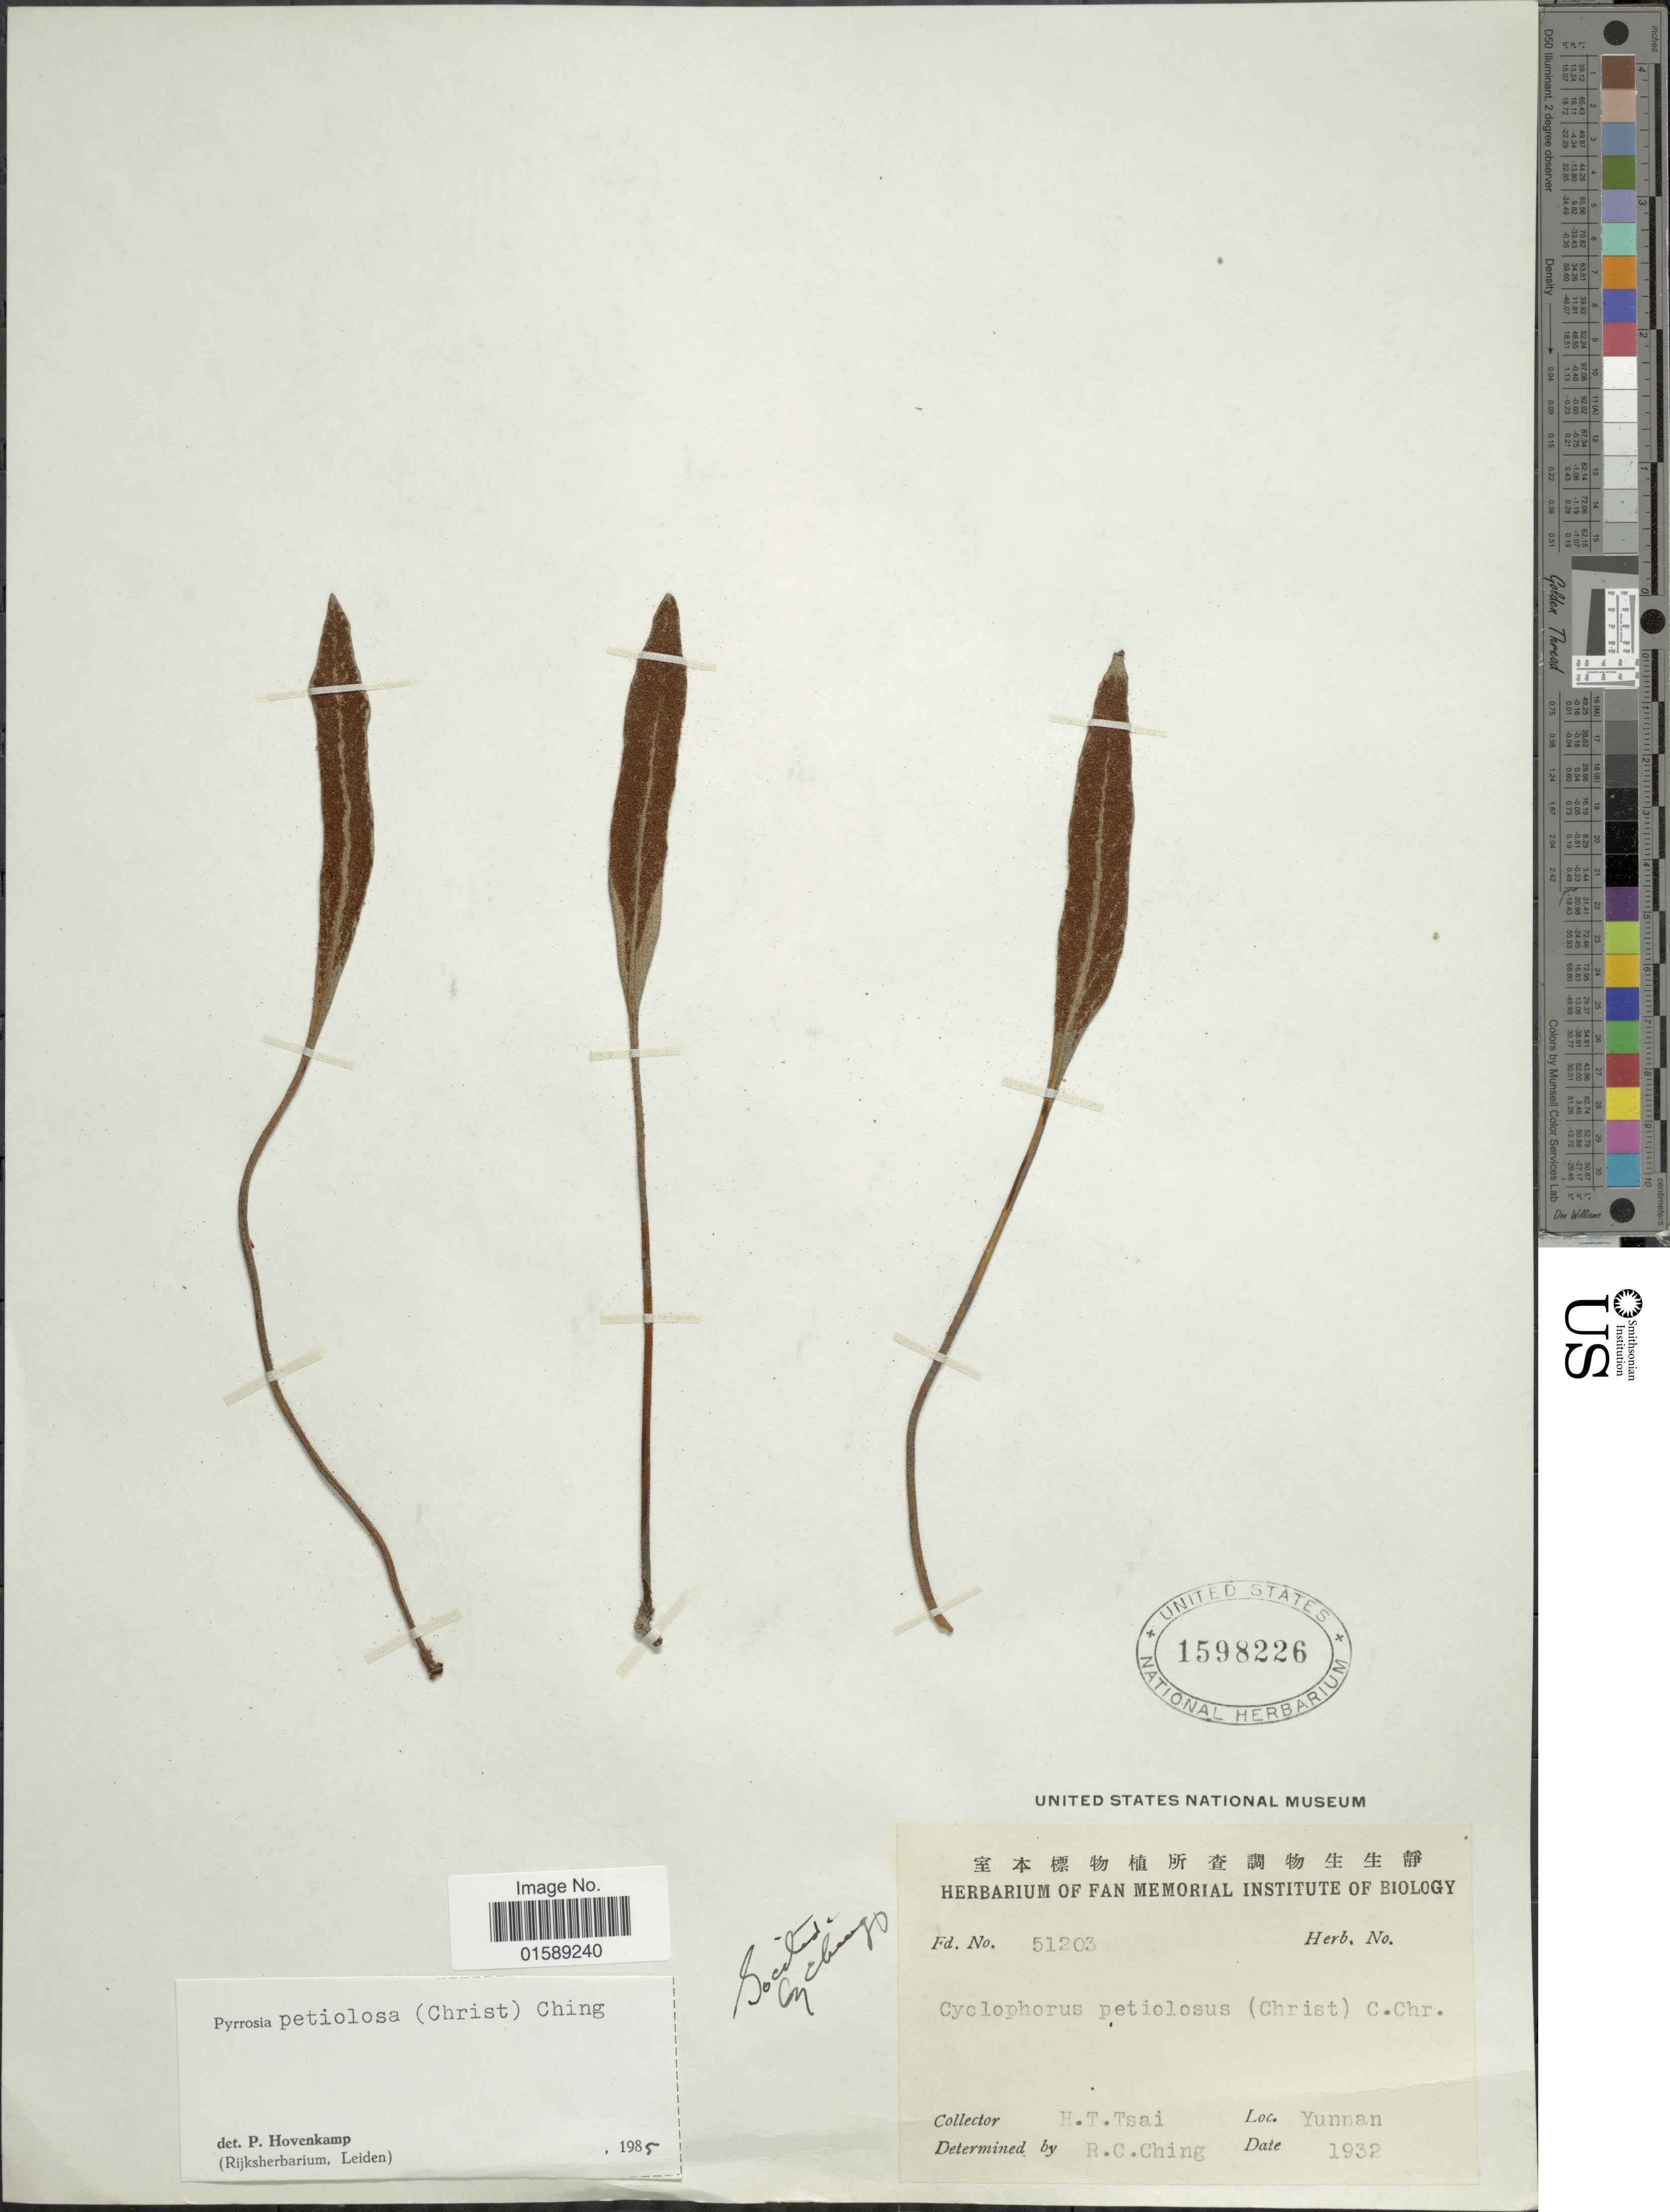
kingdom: Plantae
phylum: Tracheophyta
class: Polypodiopsida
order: Polypodiales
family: Polypodiaceae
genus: Pyrrosia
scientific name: Pyrrosia petiolosa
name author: (Christ) Ching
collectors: H. Tsai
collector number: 51203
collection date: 1932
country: China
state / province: Yunnan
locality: Yunnan.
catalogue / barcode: US 1598226